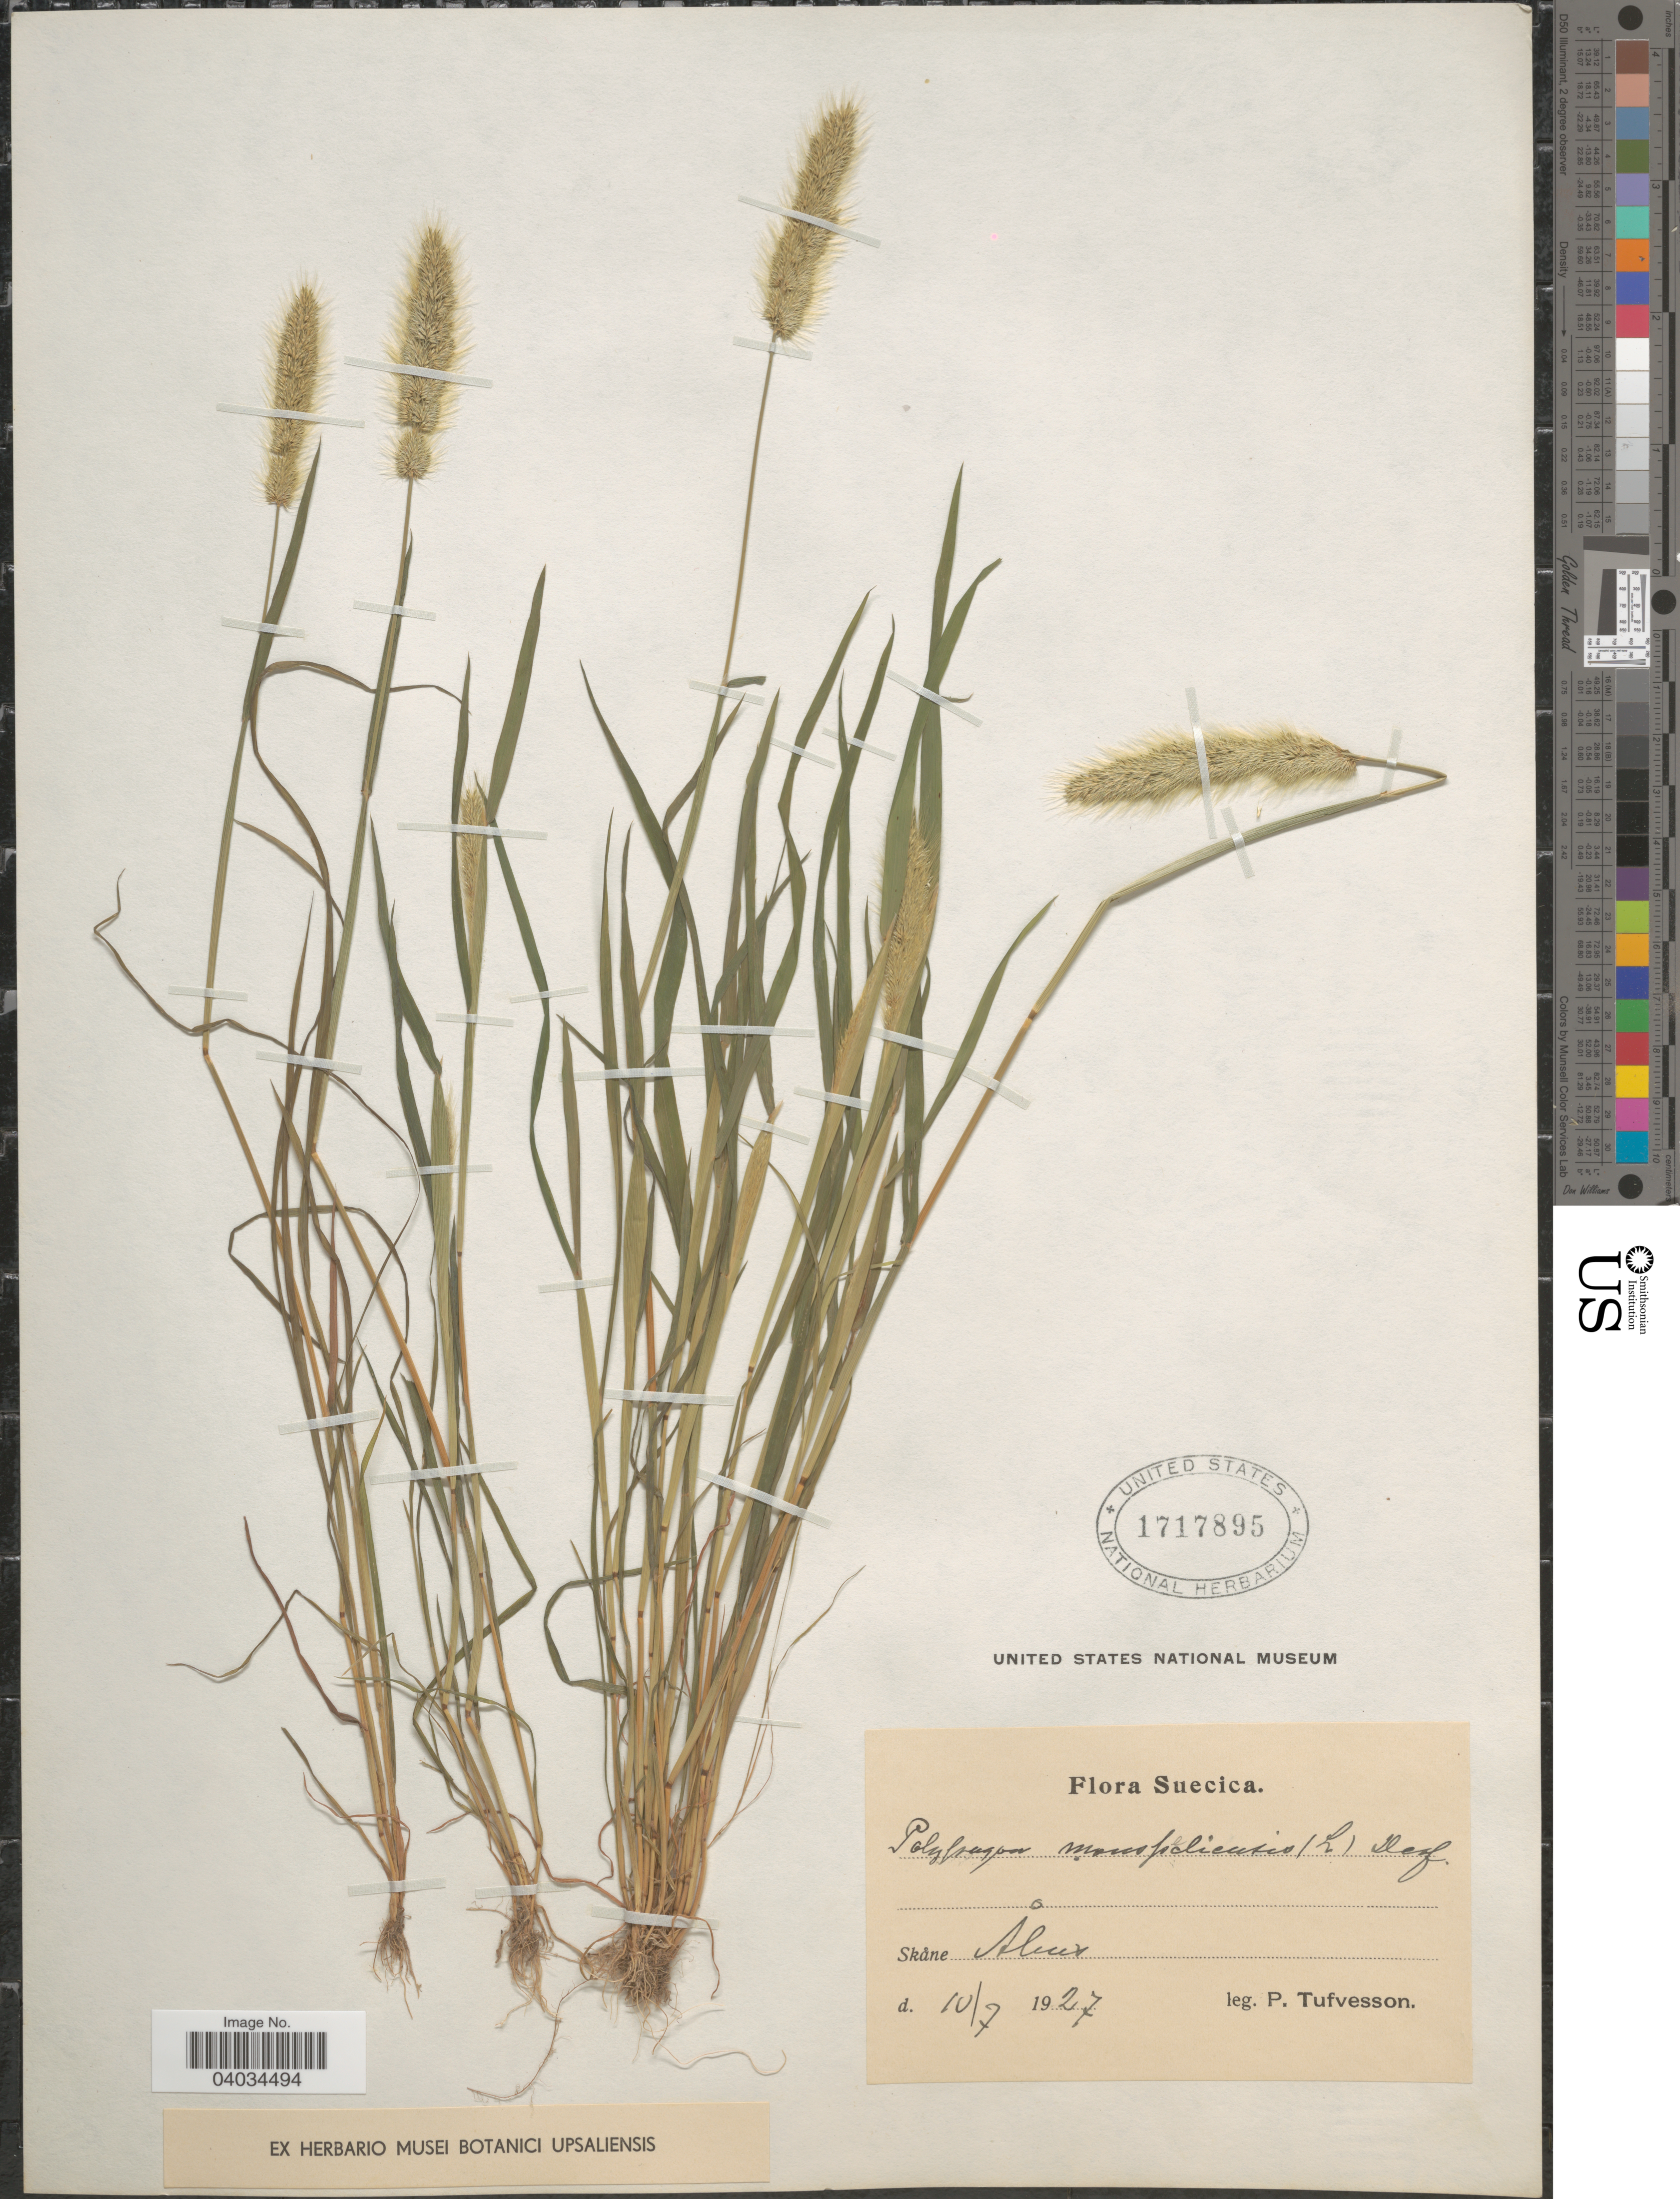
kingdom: Plantae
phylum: Tracheophyta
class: Liliopsida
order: Poales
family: Poaceae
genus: Polypogon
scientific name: Polypogon monspeliensis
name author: (L.) Desf.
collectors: P. Tufvesson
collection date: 1927-07-10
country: Sweden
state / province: Skåne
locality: Åhus.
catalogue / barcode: US 1717895